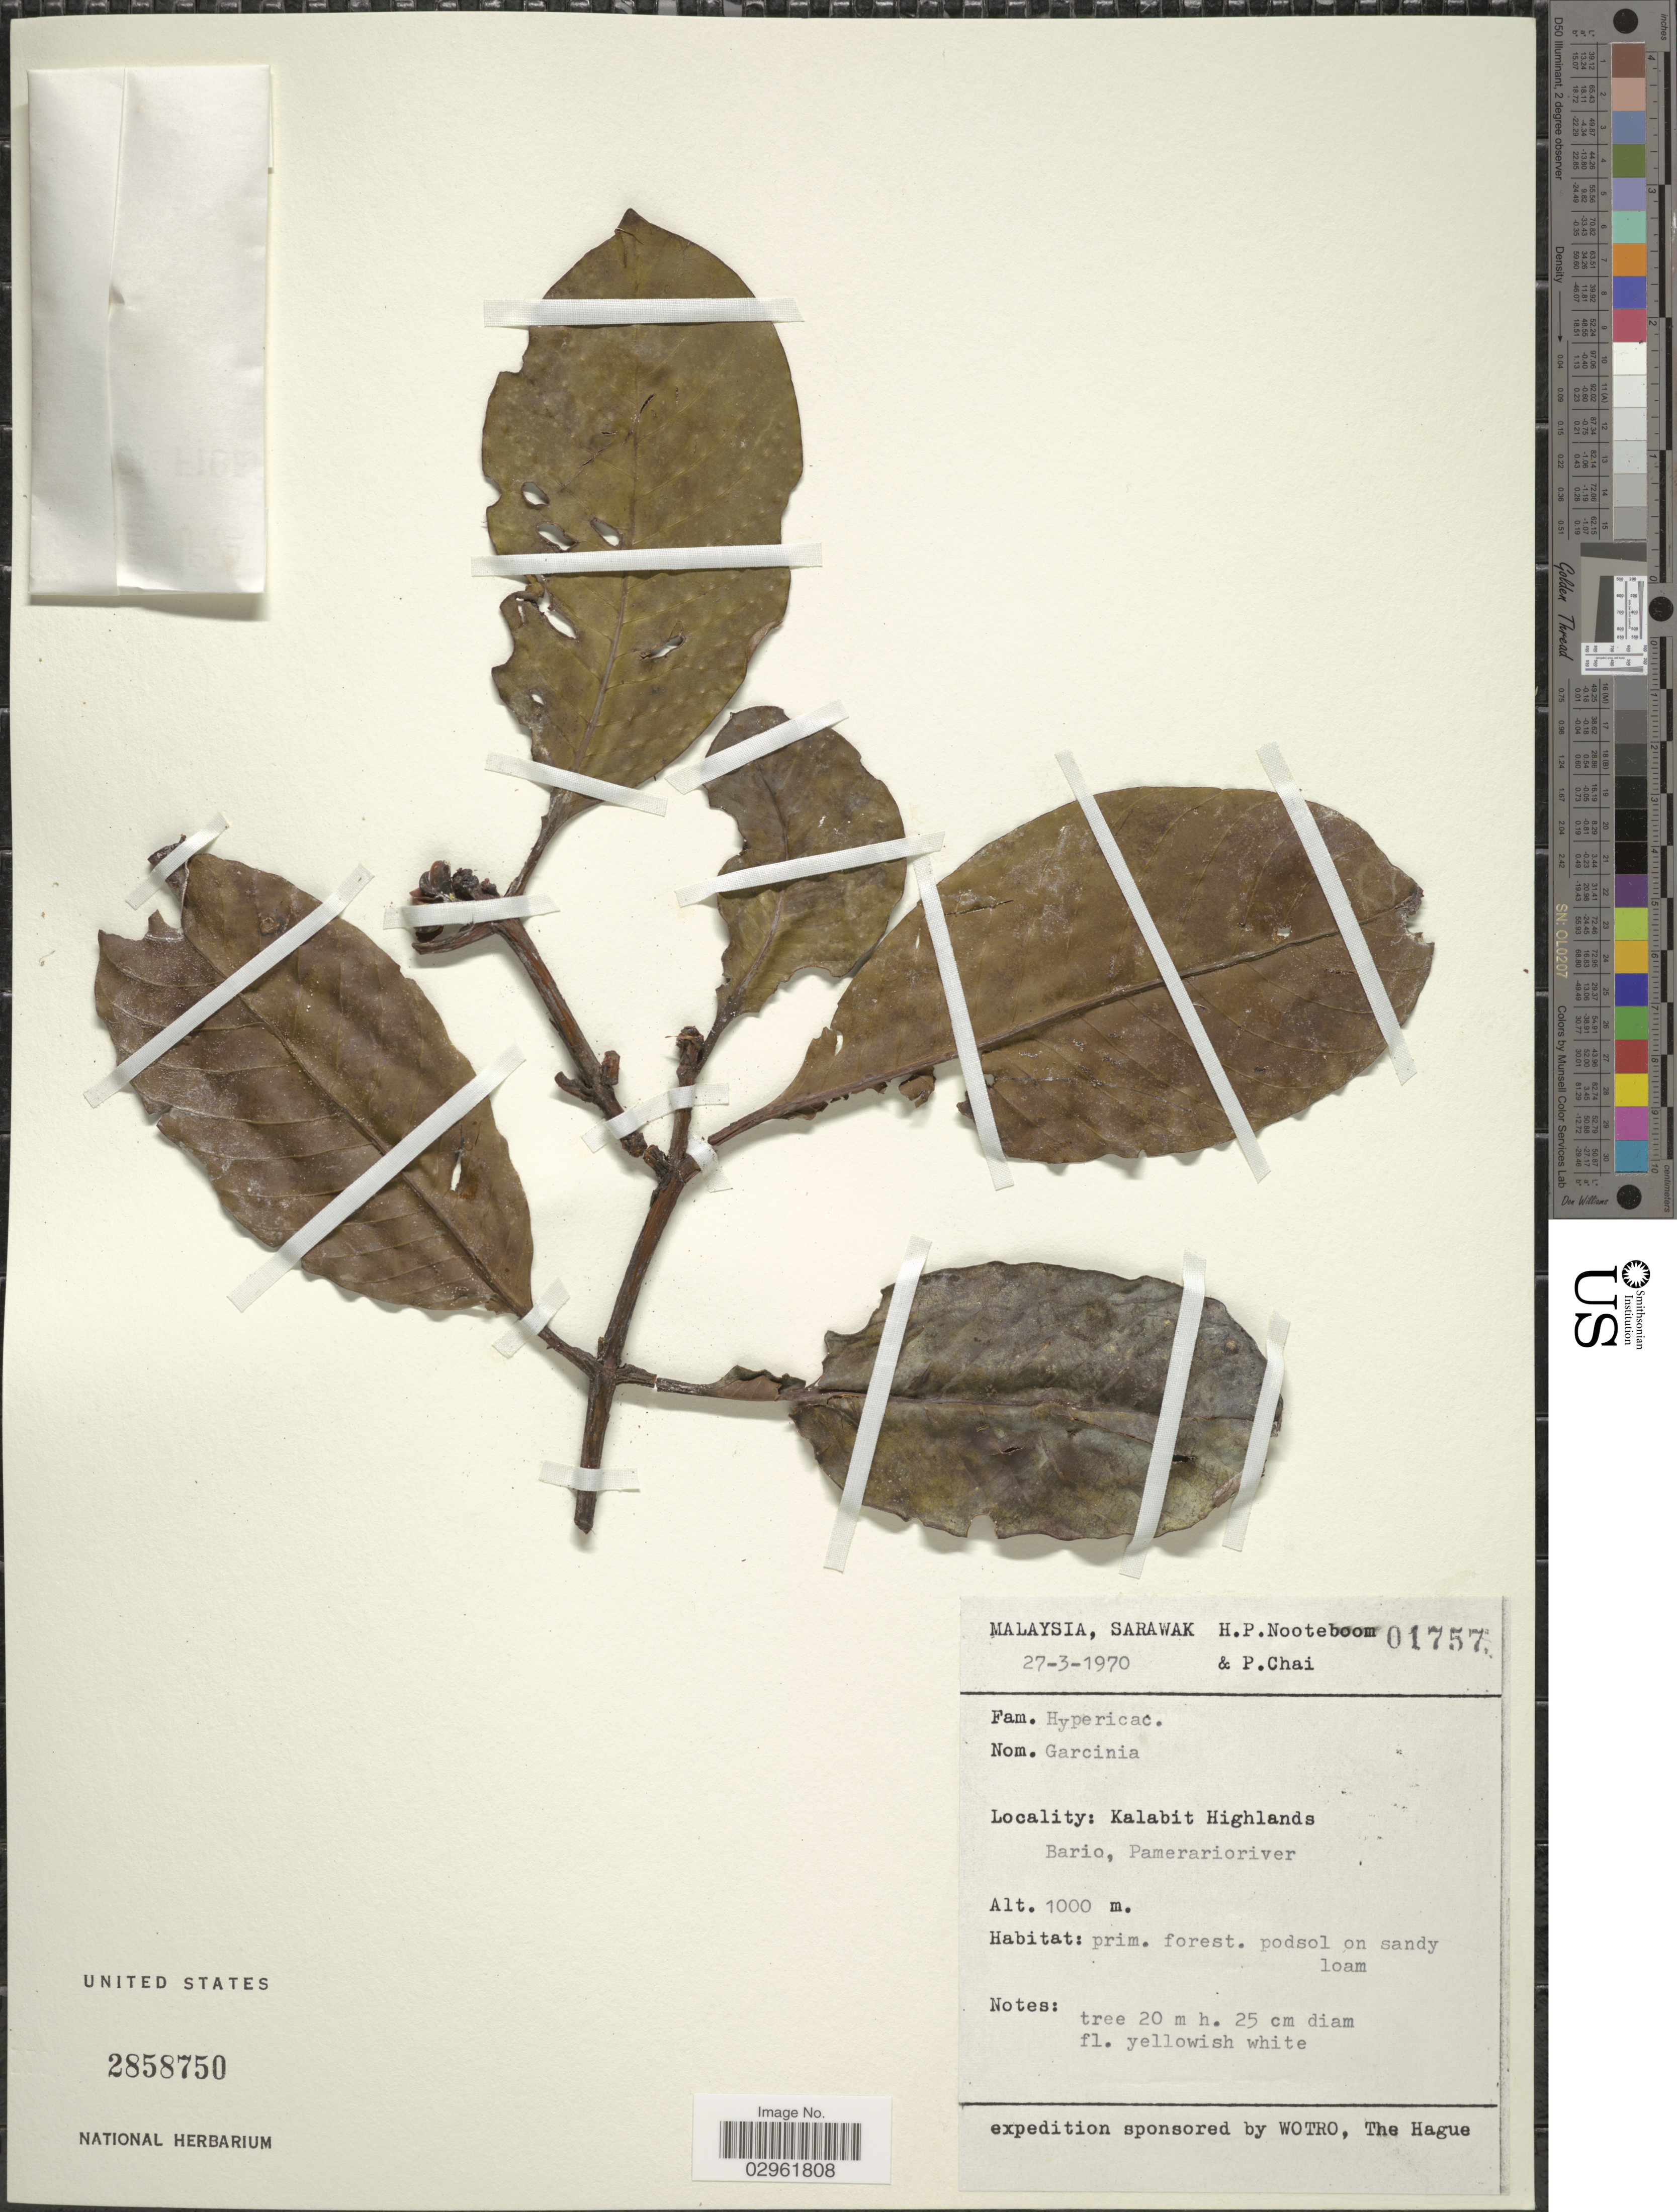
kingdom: Plantae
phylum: Tracheophyta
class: Magnoliopsida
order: Malpighiales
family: Clusiaceae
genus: Garcinia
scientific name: Garcinia sp.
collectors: H. P. Nooteboom & P. Chai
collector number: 01757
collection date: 1970-03-27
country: Malaysia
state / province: Sarawak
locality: Kalabit Highlands, Bario, Pamerarioriver.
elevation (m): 1000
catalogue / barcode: US 2858750